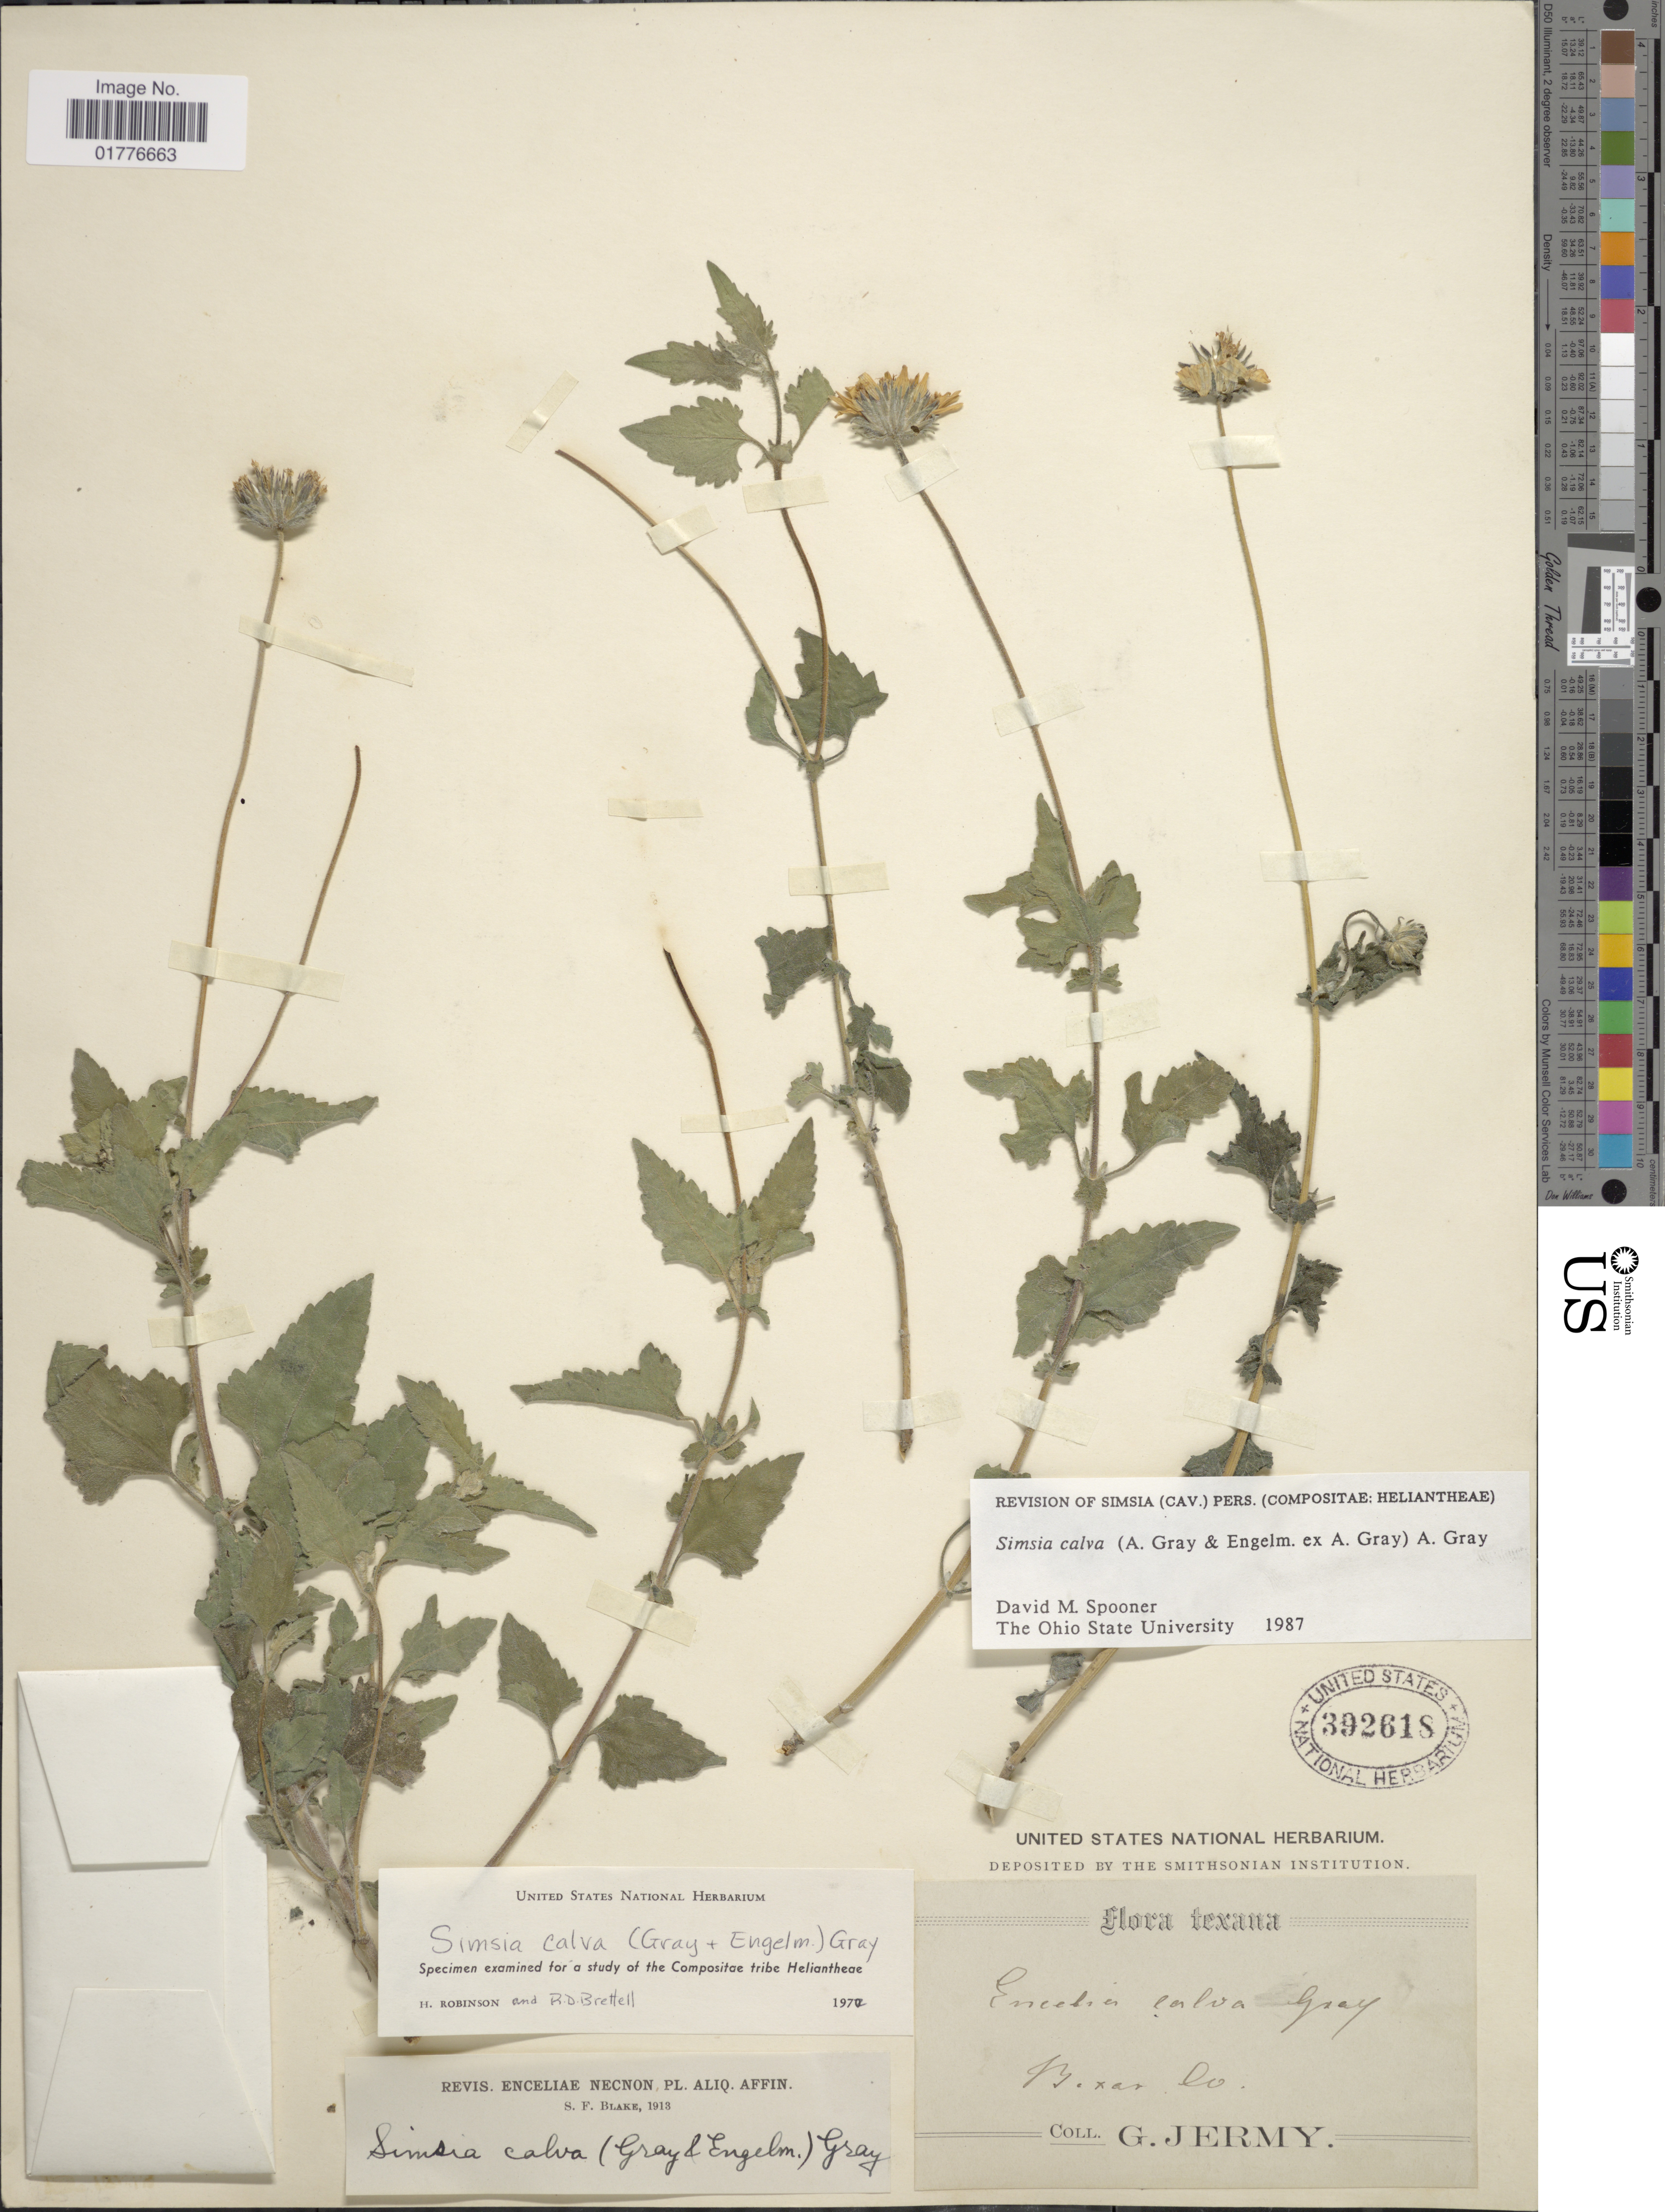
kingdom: Plantae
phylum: Tracheophyta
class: Magnoliopsida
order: Asterales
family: Asteraceae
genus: Simsia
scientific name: Simsia calva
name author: A. Gray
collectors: G. Jermy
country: United States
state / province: Texas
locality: Bexar Co.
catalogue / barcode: US 392618